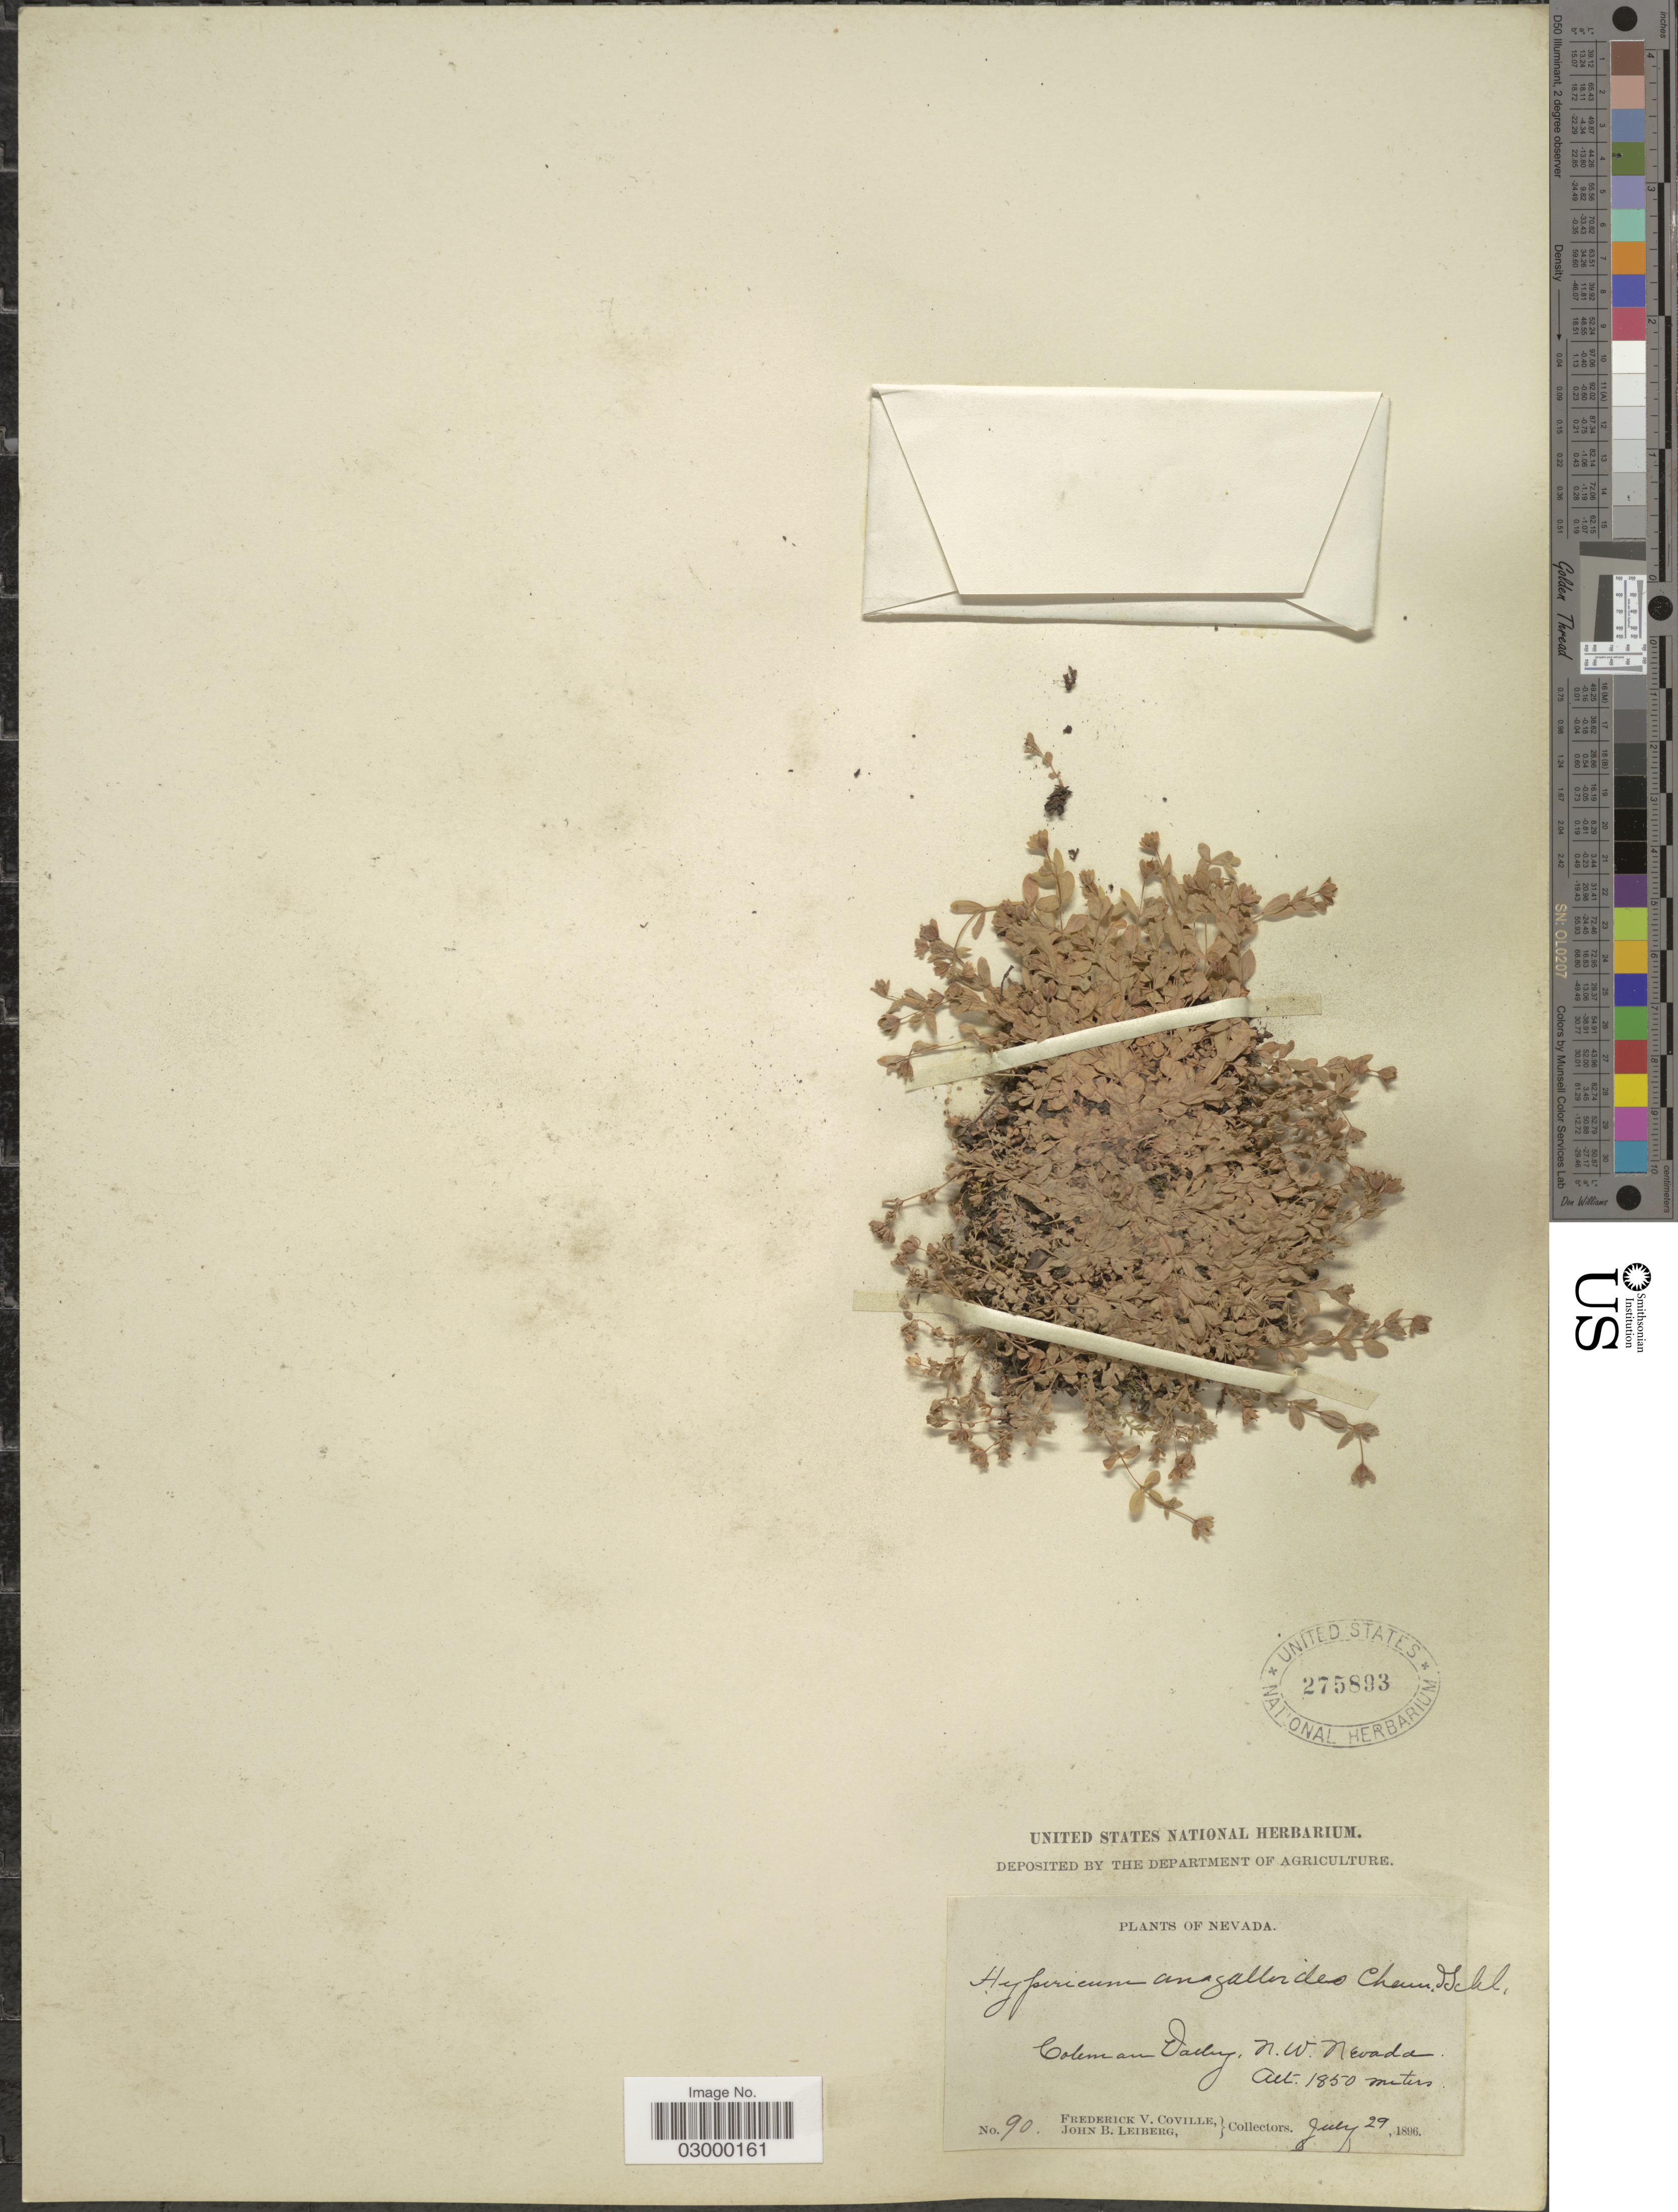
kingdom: Plantae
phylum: Tracheophyta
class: Magnoliopsida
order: Malpighiales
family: Hypericaceae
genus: Hypericum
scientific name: Hypericum anagalloides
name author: Cham. & Schltdl.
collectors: F. V. Coville & J. B. Leiberg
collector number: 90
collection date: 1896-07-29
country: United States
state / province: Nevada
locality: Coleman Valley, N.W. Nevada.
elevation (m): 1850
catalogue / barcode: US 275893